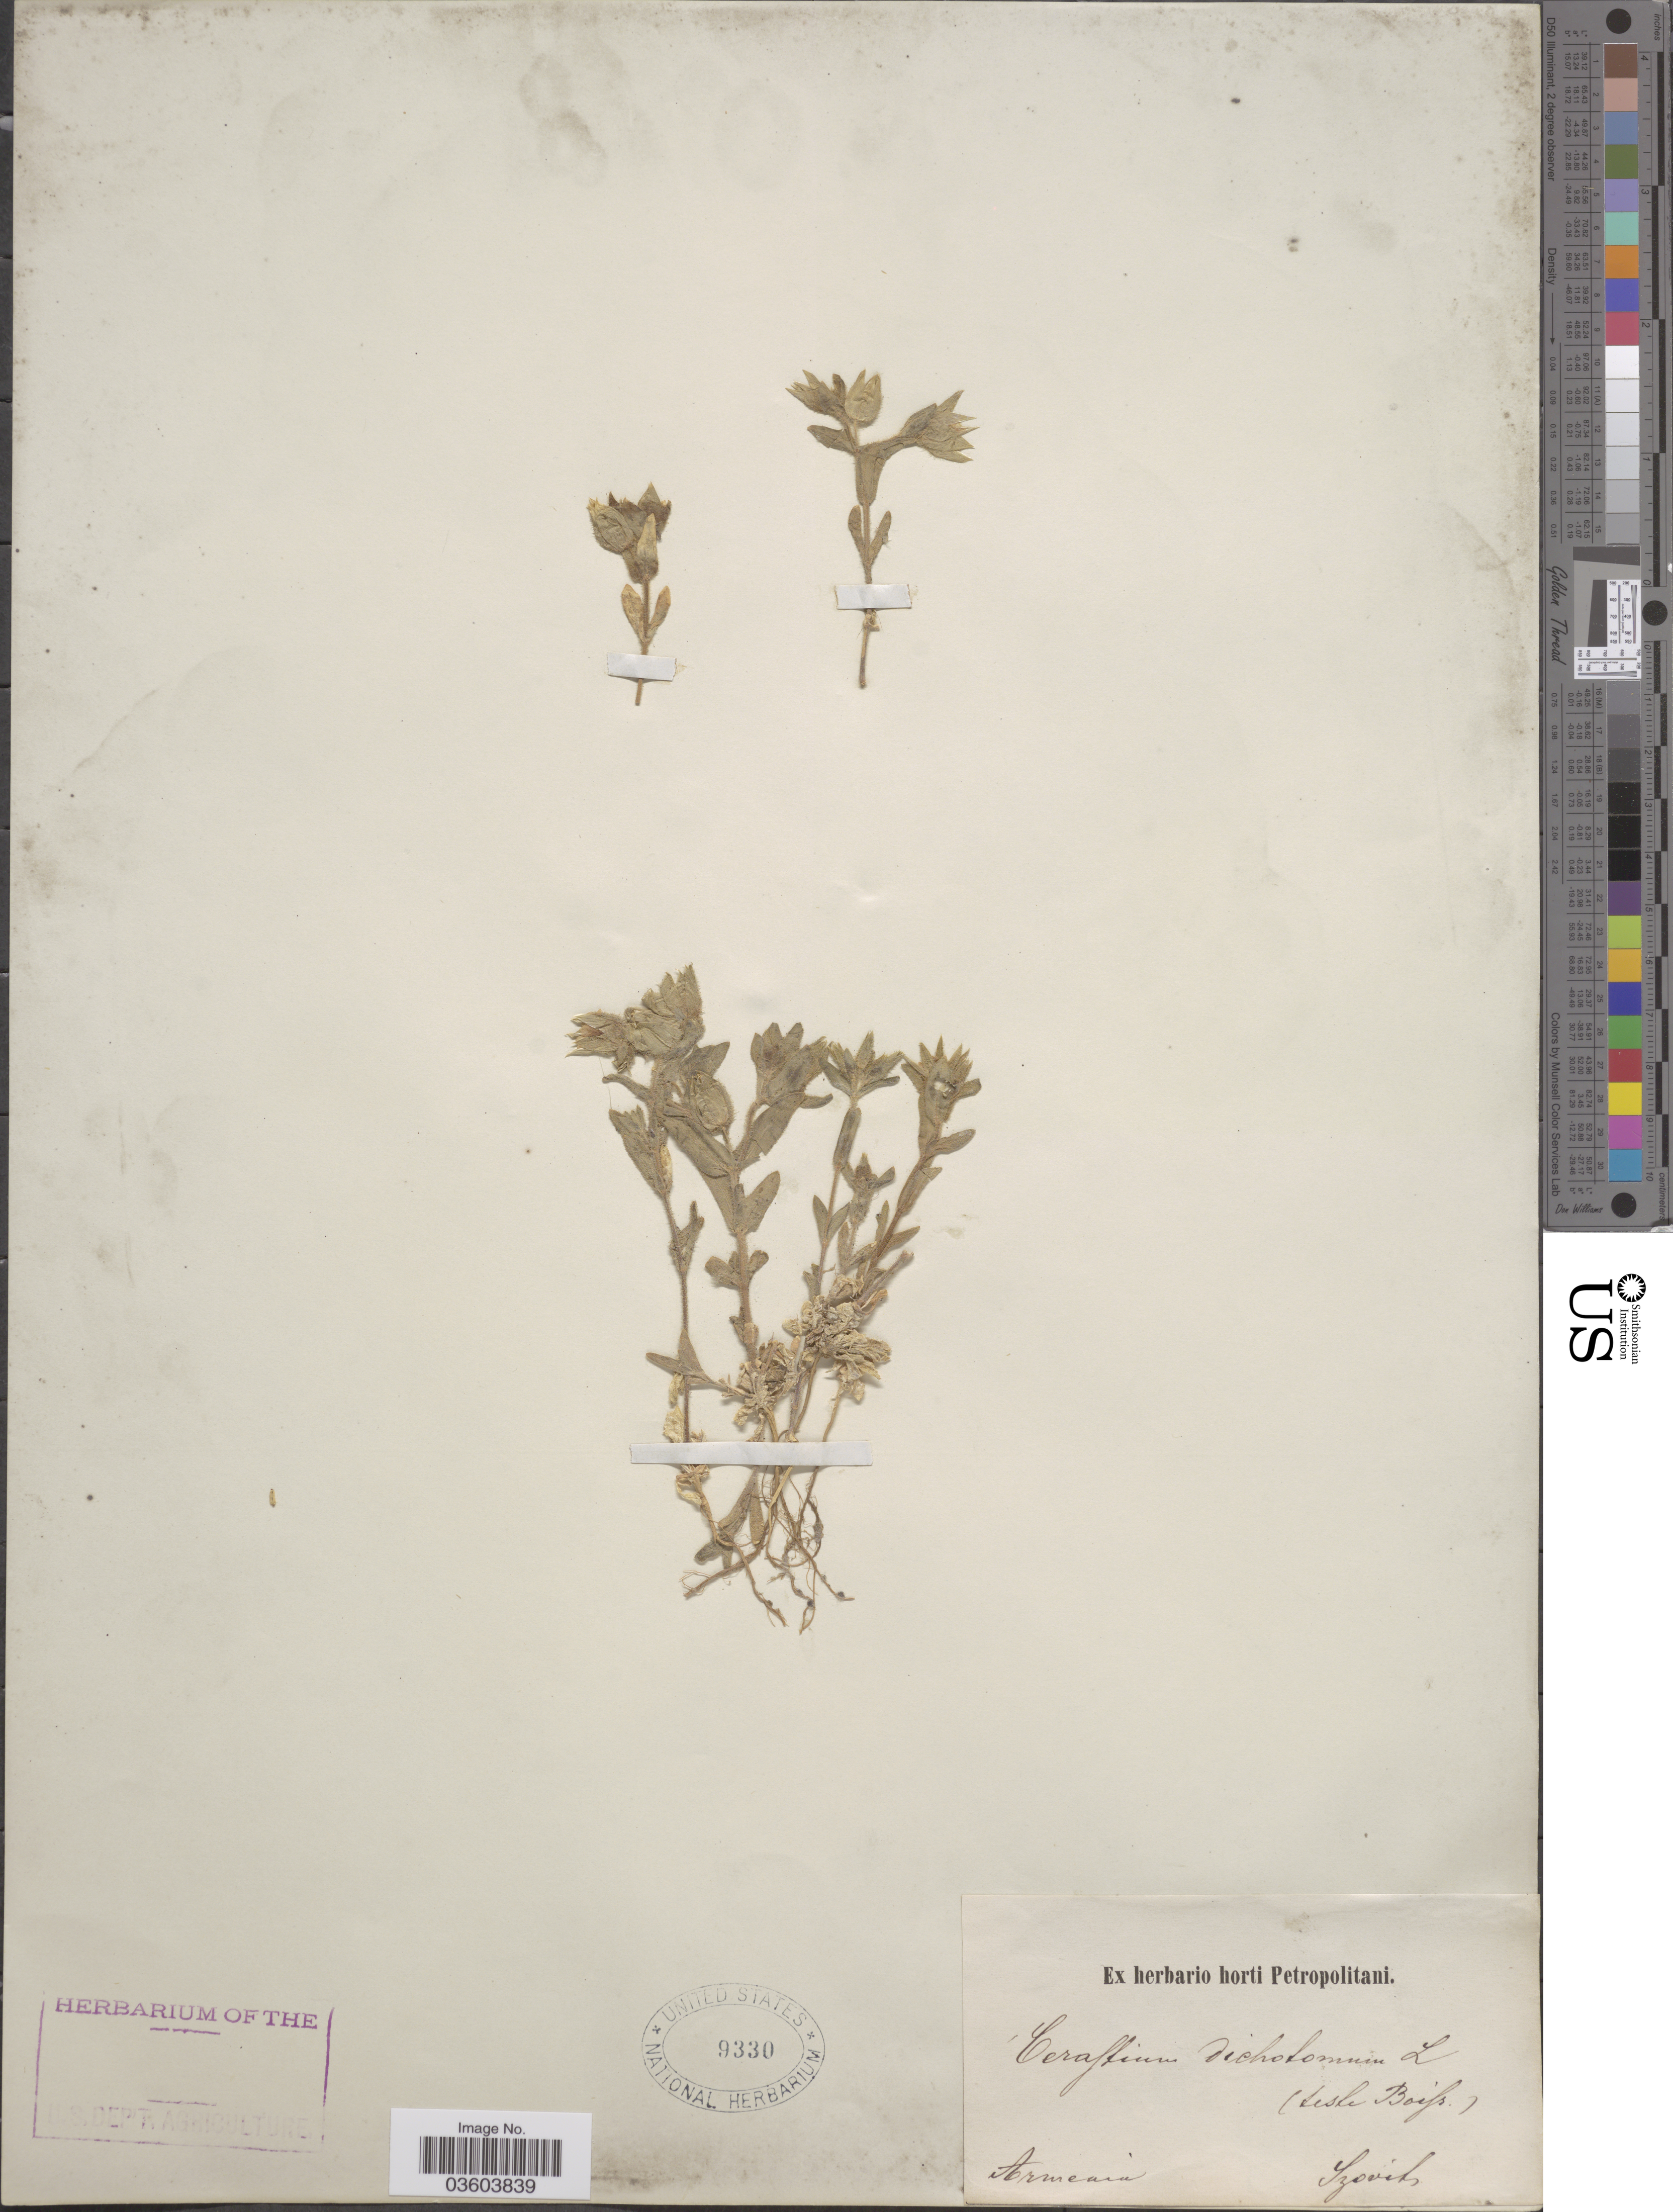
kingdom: Plantae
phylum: Tracheophyta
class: Magnoliopsida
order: Caryophyllales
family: Caryophyllaceae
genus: Cerastium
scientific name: Cerastium dichotomum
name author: L.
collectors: Szovits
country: Armenia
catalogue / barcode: US 9330